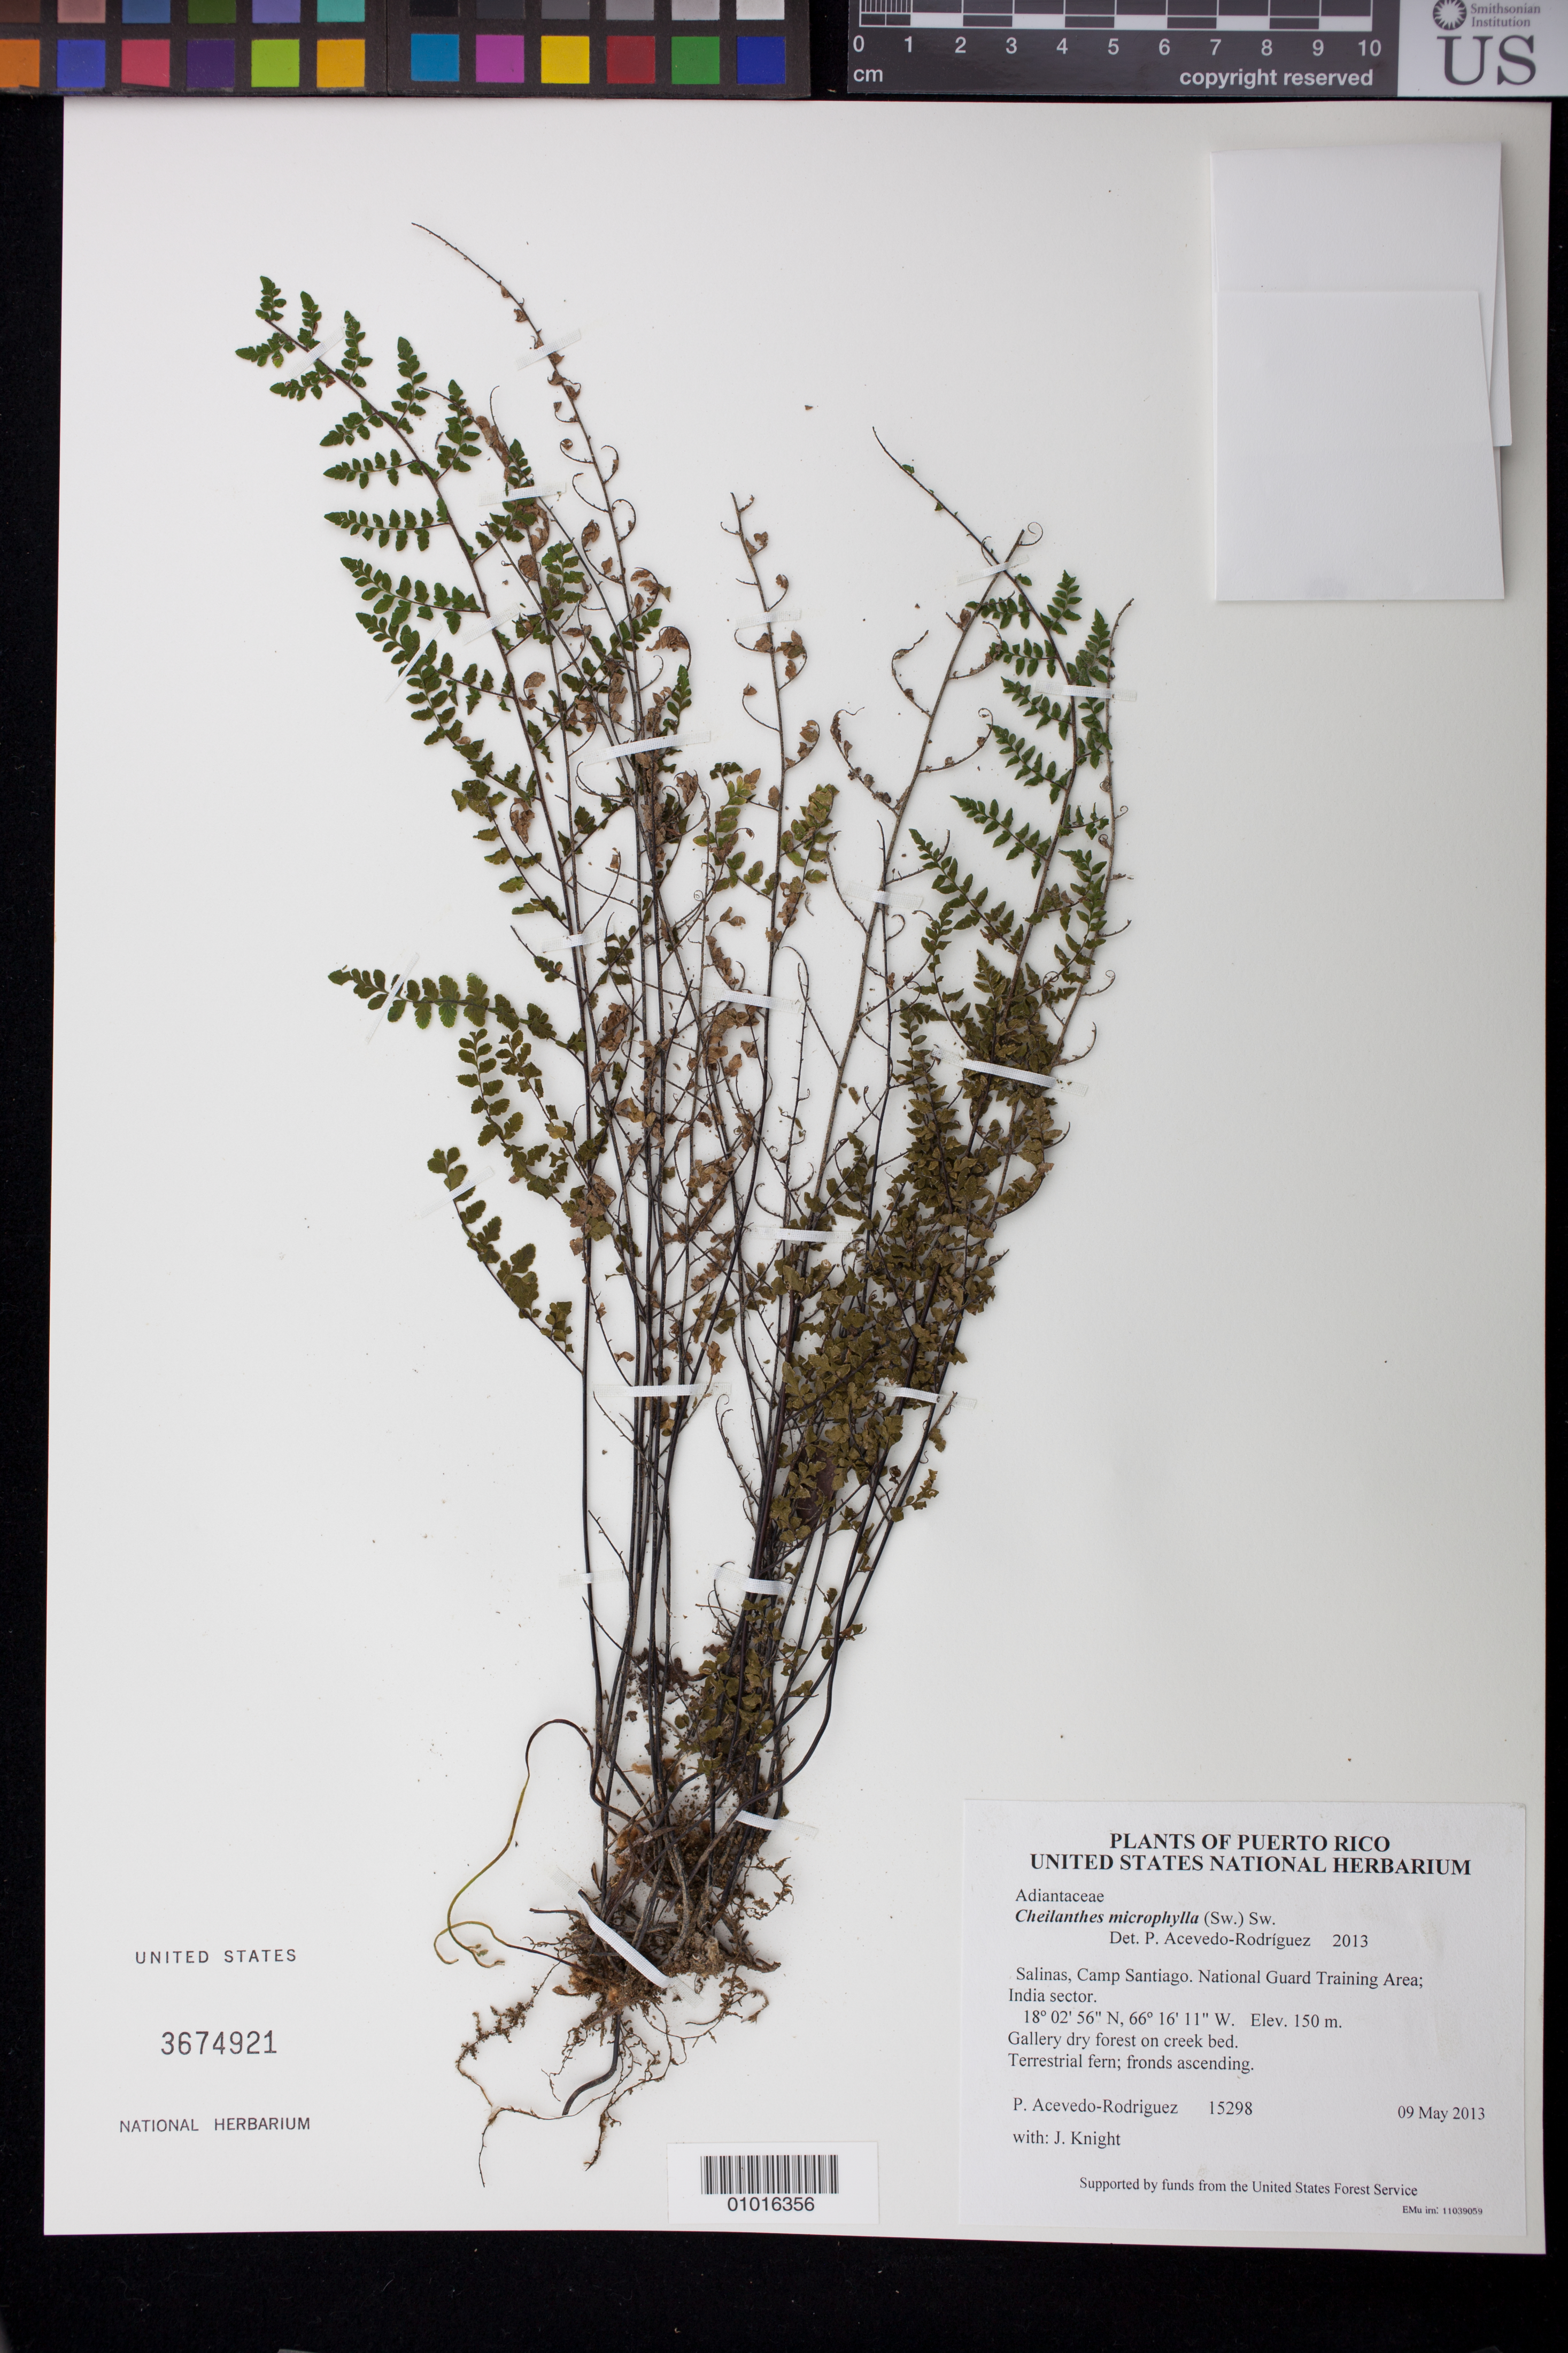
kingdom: Plantae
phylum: Tracheophyta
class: Polypodiopsida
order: Polypodiales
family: Pteridaceae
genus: Myriopteris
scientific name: Myriopteris microphylla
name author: (Sw.) Grusz & Windham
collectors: P. Acevedo-Rodr. & J. Knight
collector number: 15298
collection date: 2013-05-09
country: Puerto Rico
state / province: Salinas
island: Puerto Rico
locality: Camp Santiago. National Guard Training Area; India sector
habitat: Gallery dry forest on creek bed.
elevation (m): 150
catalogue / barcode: US 3674921